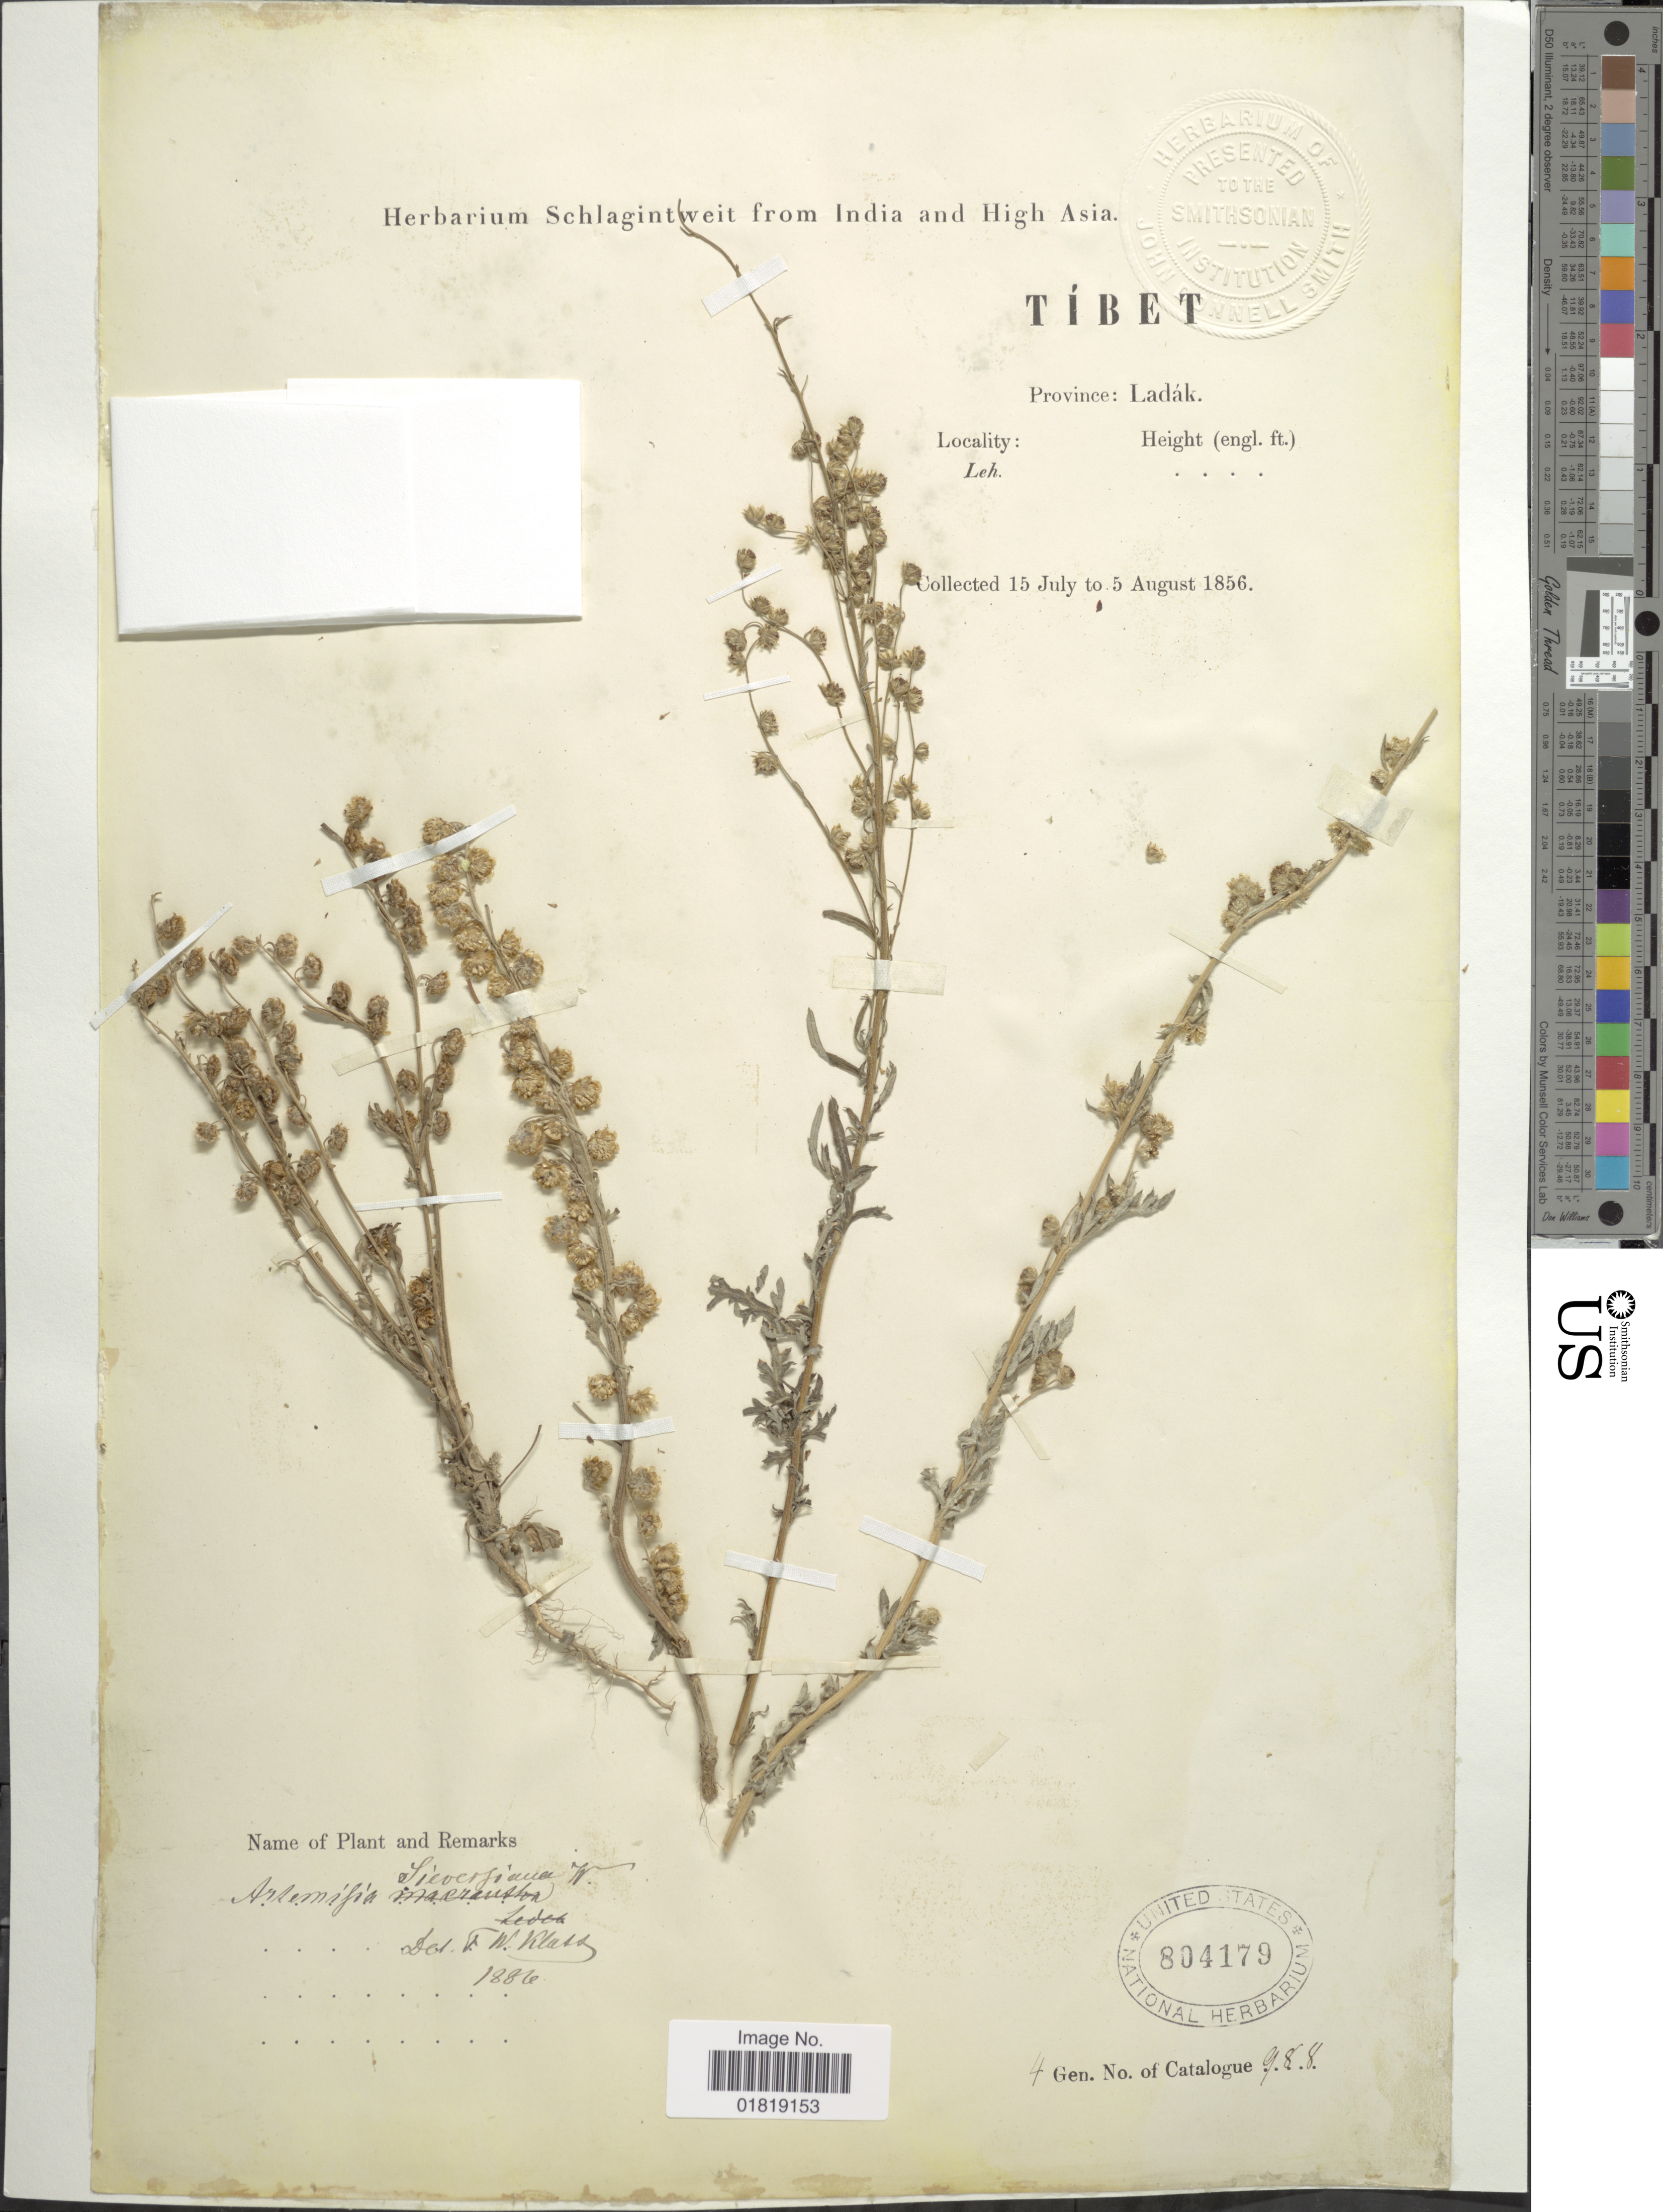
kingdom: Plantae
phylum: Tracheophyta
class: Magnoliopsida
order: Asterales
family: Asteraceae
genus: Artemisia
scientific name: Artemisia sieversiana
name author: Willd.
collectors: ex herb. Schlagintweit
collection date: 1856-07-15/1856-08-05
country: India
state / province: Ladakh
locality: Tibet, Province: Ladak, Leh.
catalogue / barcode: US 804179